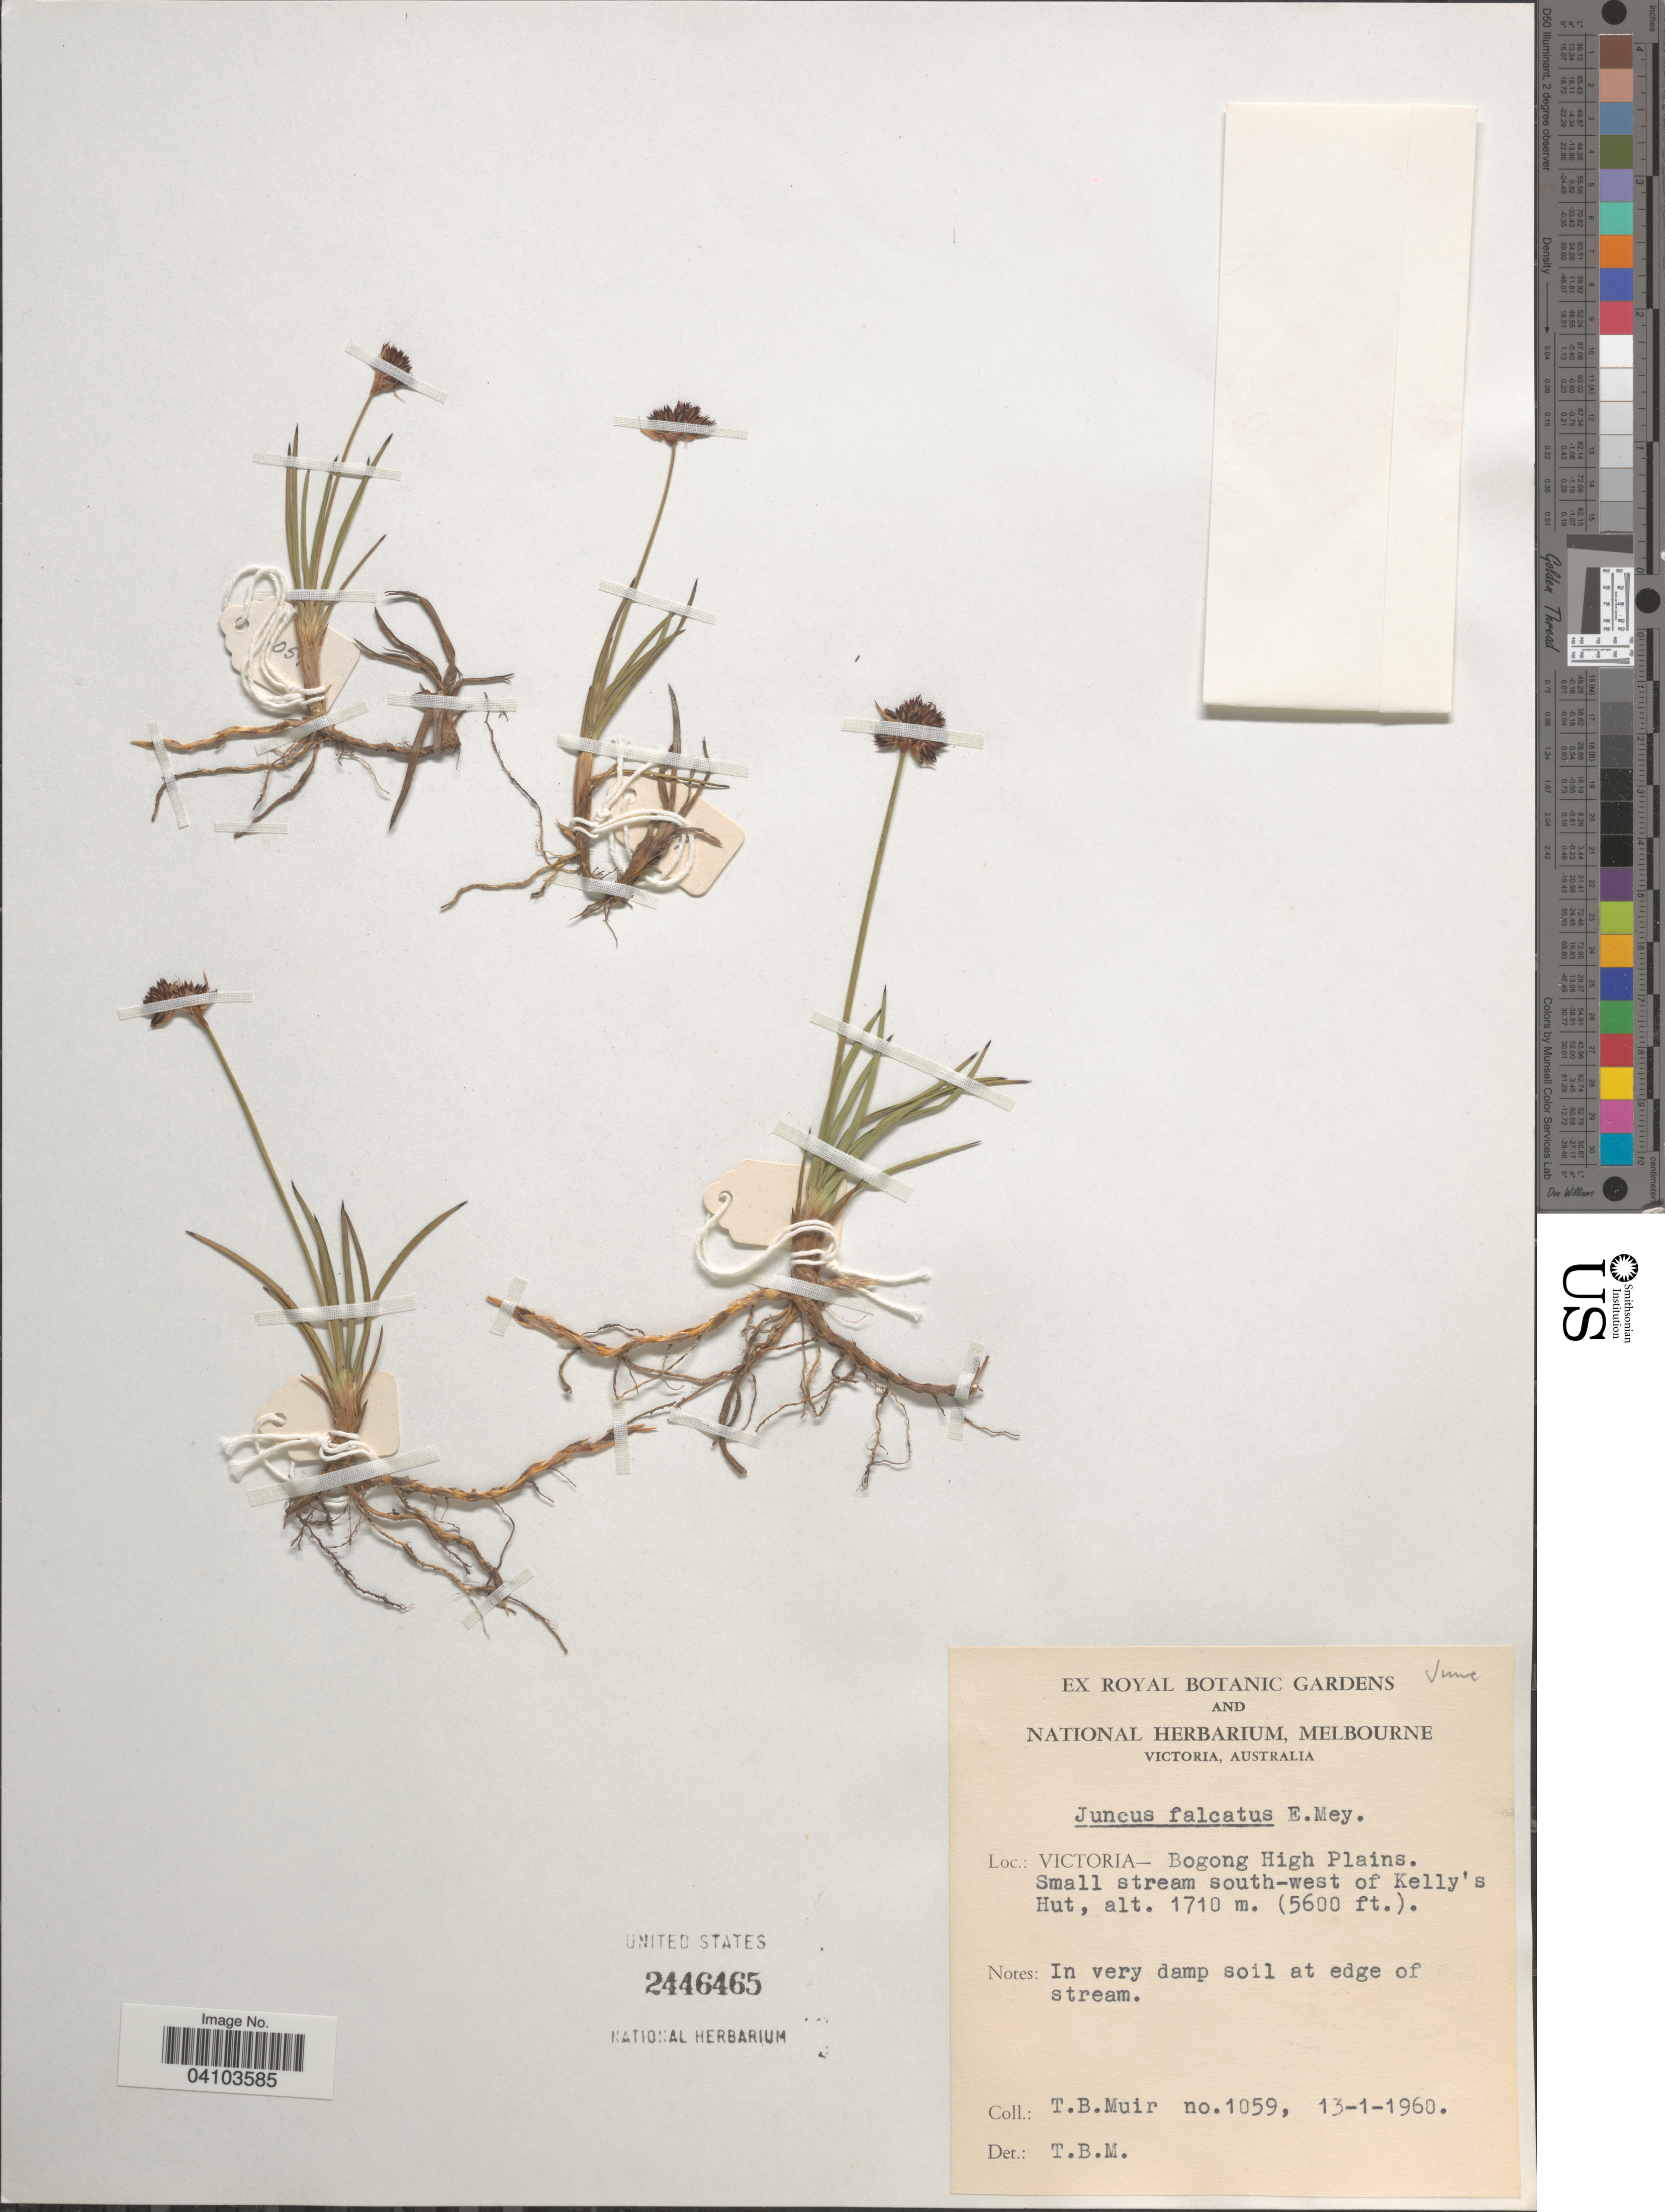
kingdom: Plantae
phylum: Tracheophyta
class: Liliopsida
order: Poales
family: Juncaceae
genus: Juncus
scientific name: Juncus falcatus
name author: E. Mey.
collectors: T. Muir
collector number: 1059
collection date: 1960-01-13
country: Australia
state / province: Victoria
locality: Victoria- Bogong High Plains. Small stream south-west of Kelly's Hut.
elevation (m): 1710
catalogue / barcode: US 2446465